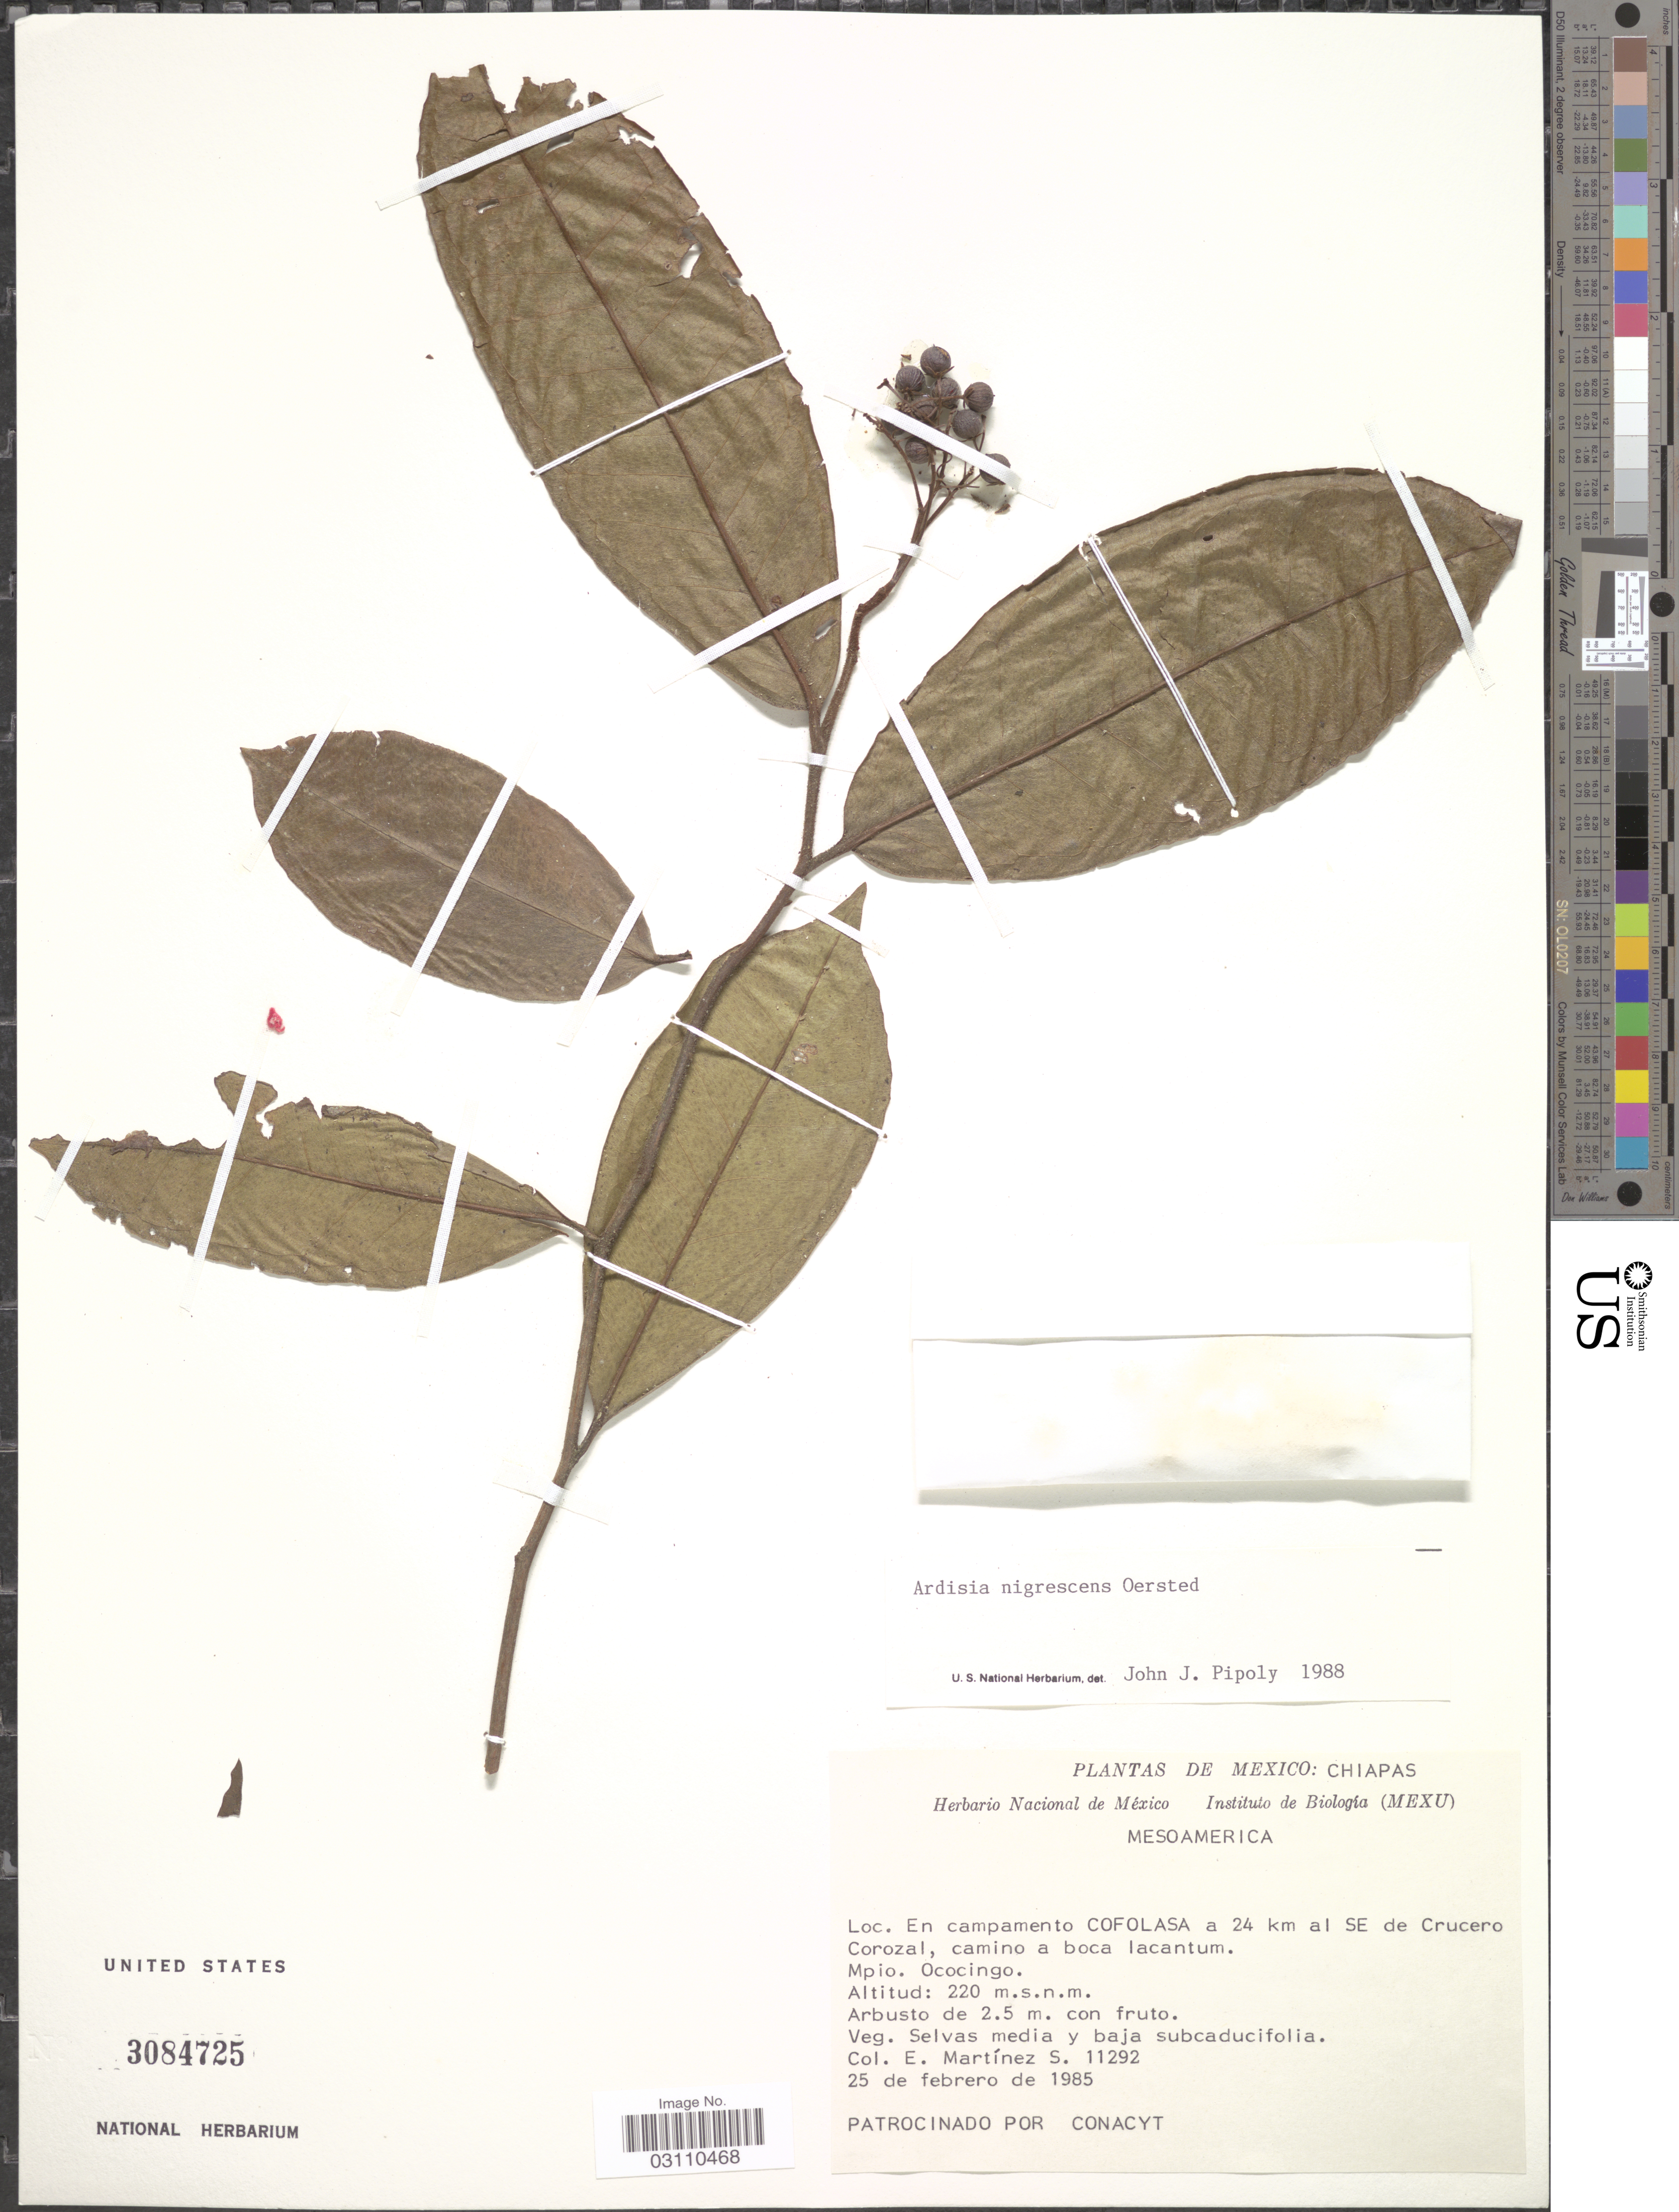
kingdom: Plantae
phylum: Tracheophyta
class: Magnoliopsida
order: Ericales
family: Primulaceae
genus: Ardisia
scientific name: Ardisia nigrescens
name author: Oerst.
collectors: E. M. Martínez S.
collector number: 11292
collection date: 1985-02-25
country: Mexico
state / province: Chiapas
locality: En campamento COFOLASA a 24 km al SE de Crucero Corozal, camino a boca lacantum. Mpio. Ococingo.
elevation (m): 220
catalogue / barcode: US 3084725